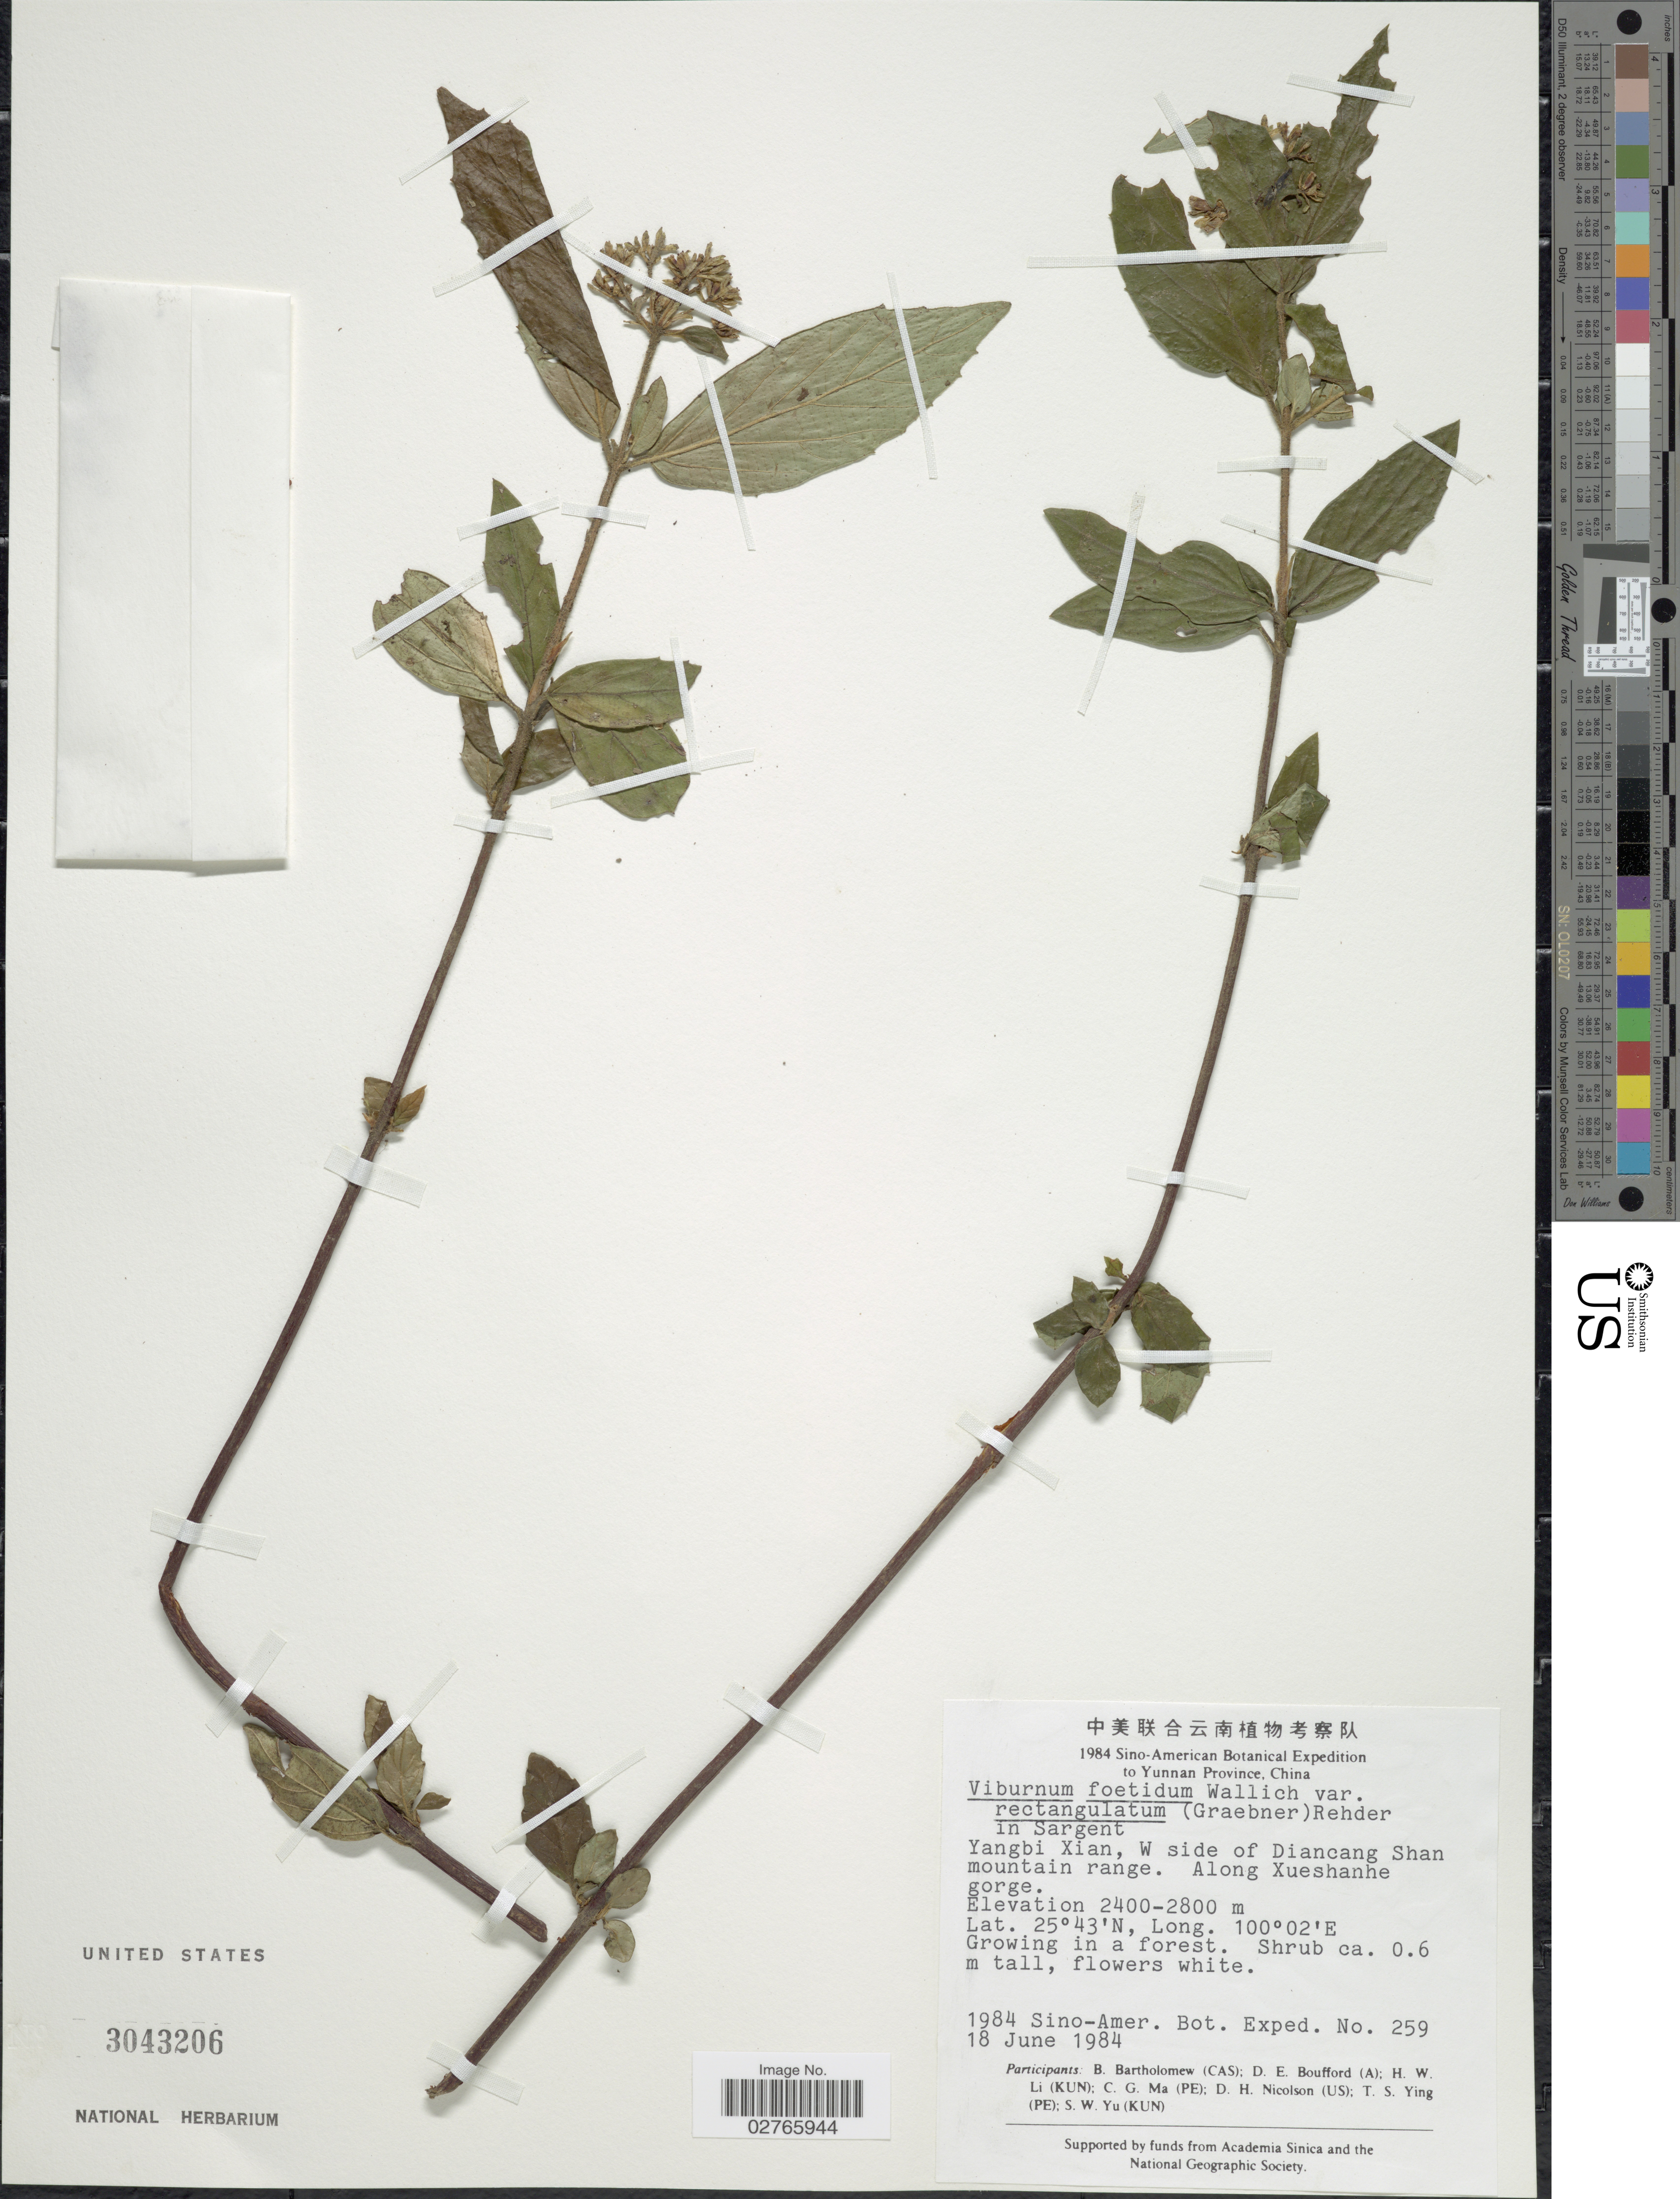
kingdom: Plantae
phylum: Tracheophyta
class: Magnoliopsida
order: Dipsacales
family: Viburnaceae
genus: Viburnum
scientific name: Viburnum foetidum var. ceanothoides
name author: (C.H. Wright) Hand.-Mazz.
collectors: Sino-Amer. Bot. Exped. 1984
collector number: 259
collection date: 1984-06-18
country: China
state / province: Yunnan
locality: Yangbi Xian, W side of Dianchang Shan mountain range. Along Xueshanhe gorge.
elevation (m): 2400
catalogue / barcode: US 3043206